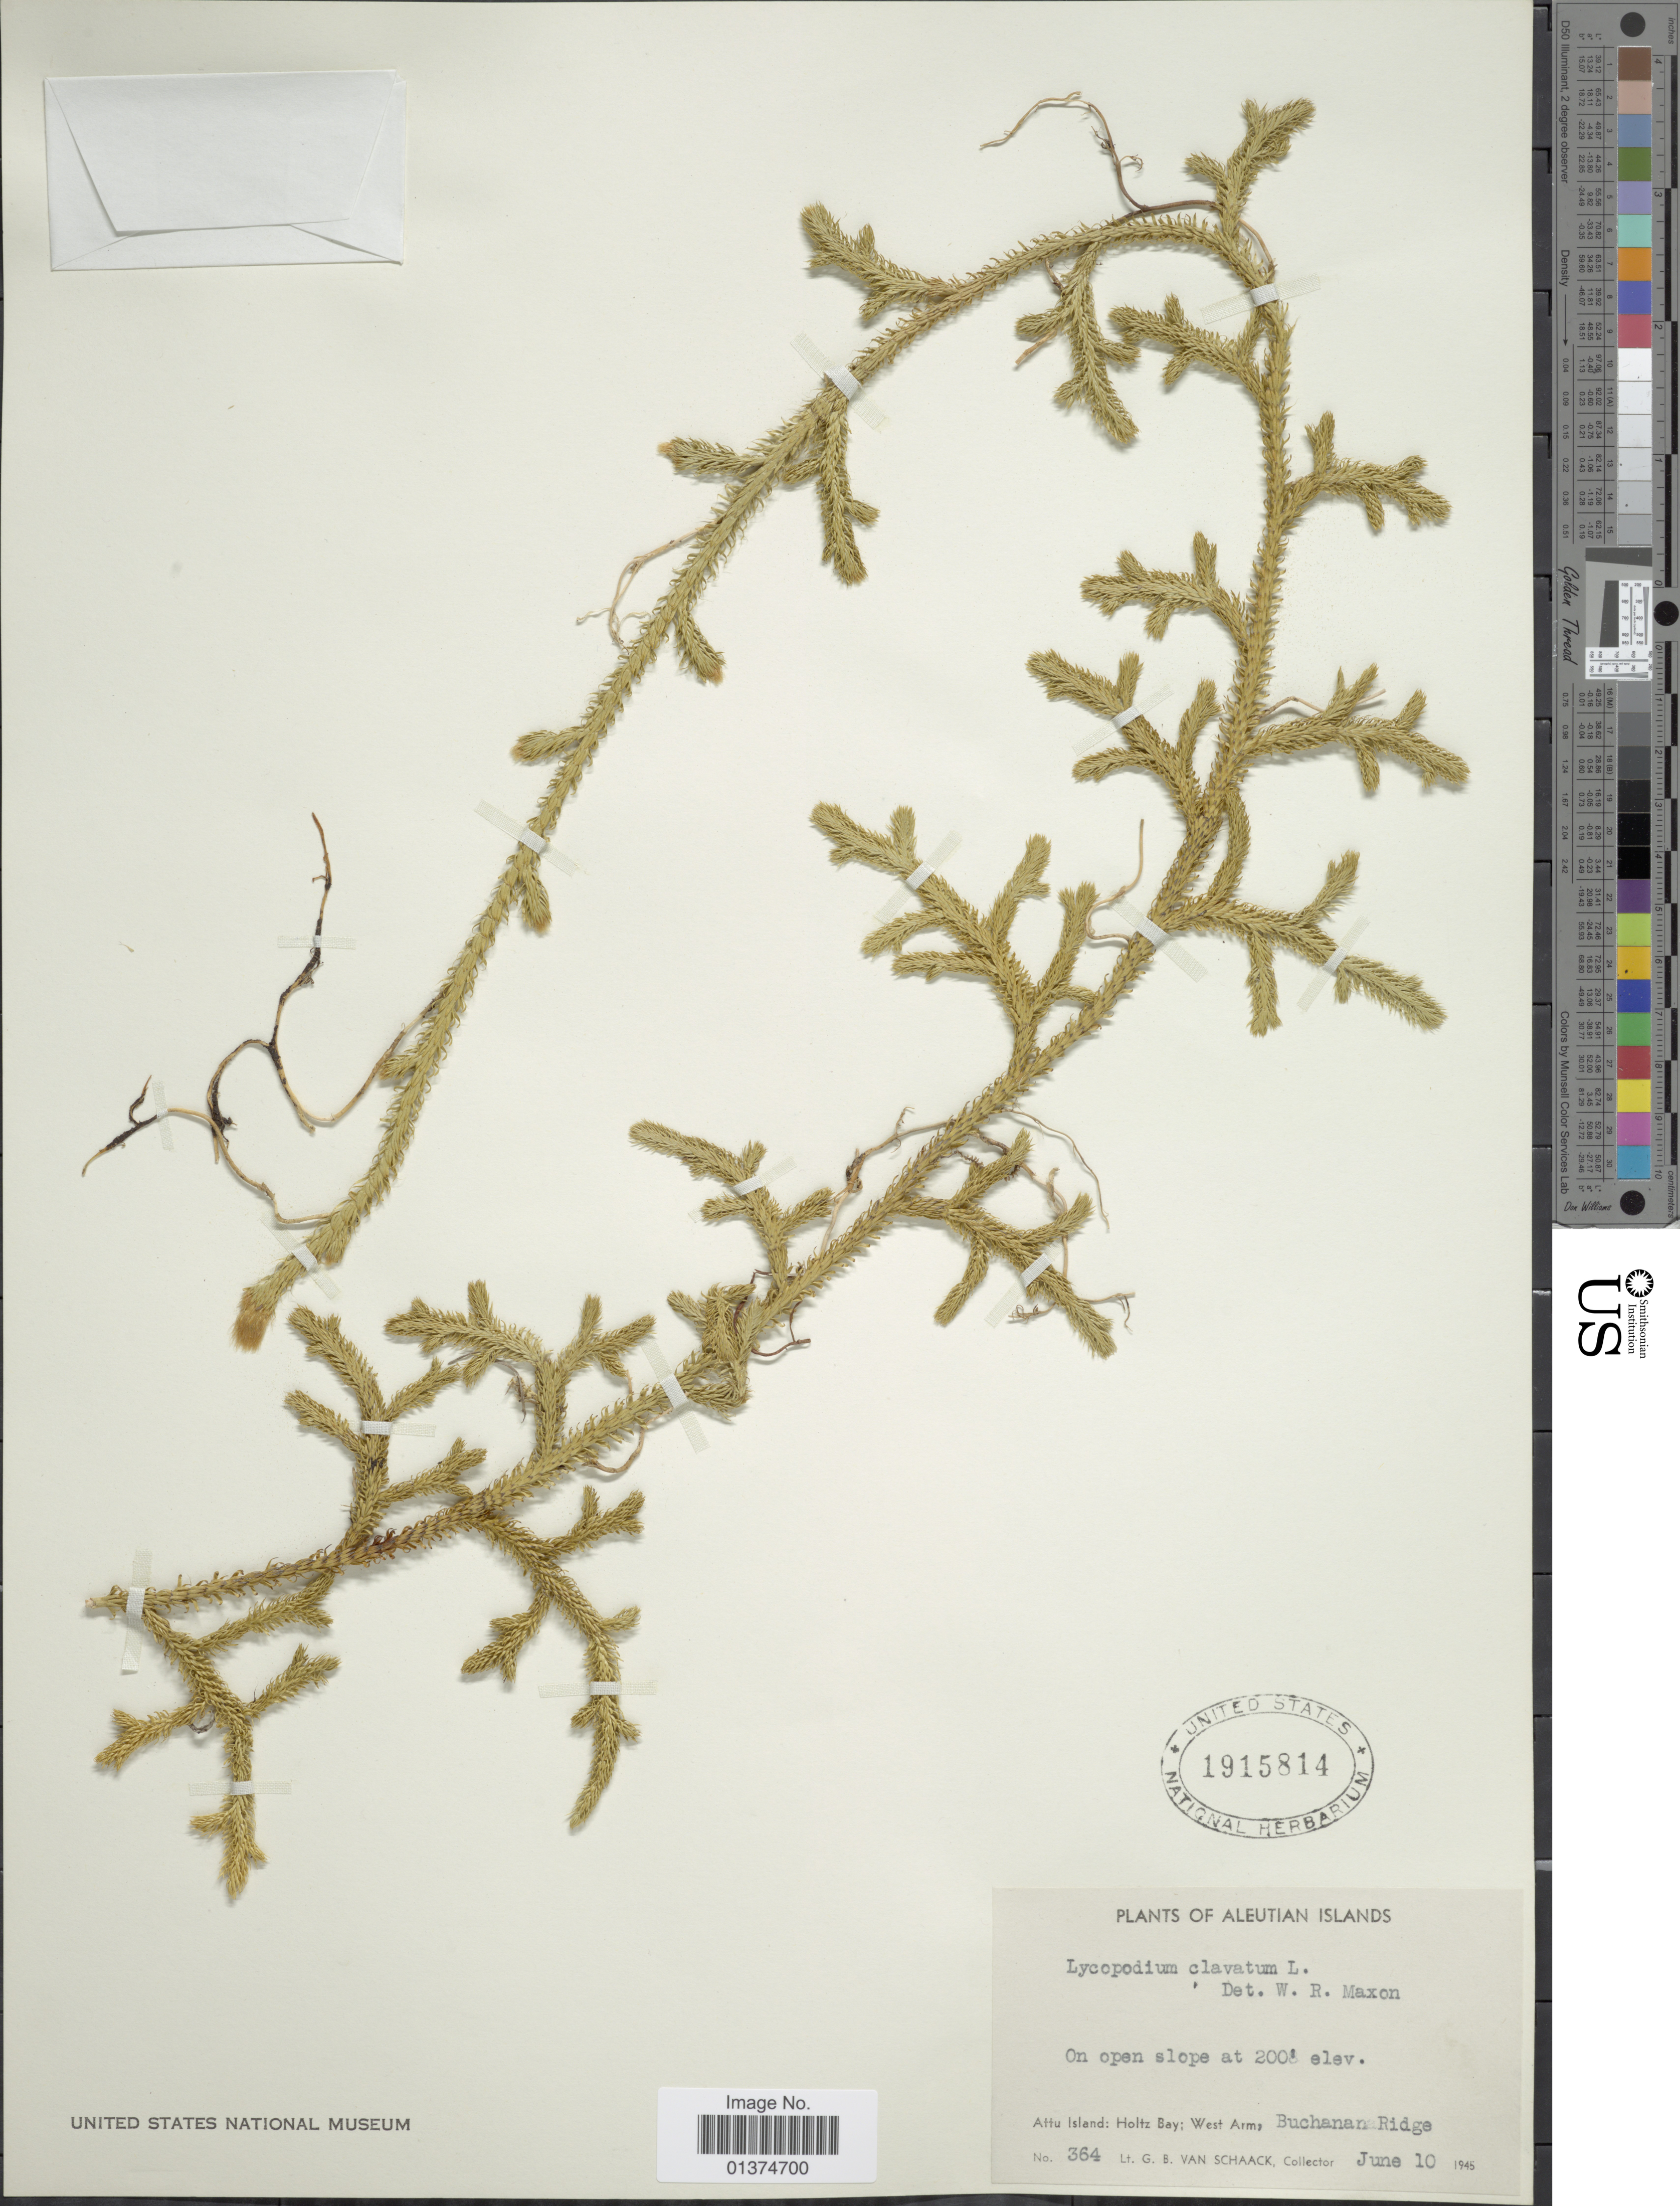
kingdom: Plantae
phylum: Tracheophyta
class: Lycopodiopsida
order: Lycopodiales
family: Lycopodiaceae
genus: Lycopodium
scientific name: Lycopodium clavatum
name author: L.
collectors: G. Van Schaack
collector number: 364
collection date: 1945-06-10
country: United States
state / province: Alaska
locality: Aleutian Islands, Attu Island: Holtz Bay; West Arm, Buchanan Ridge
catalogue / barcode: US 1915814